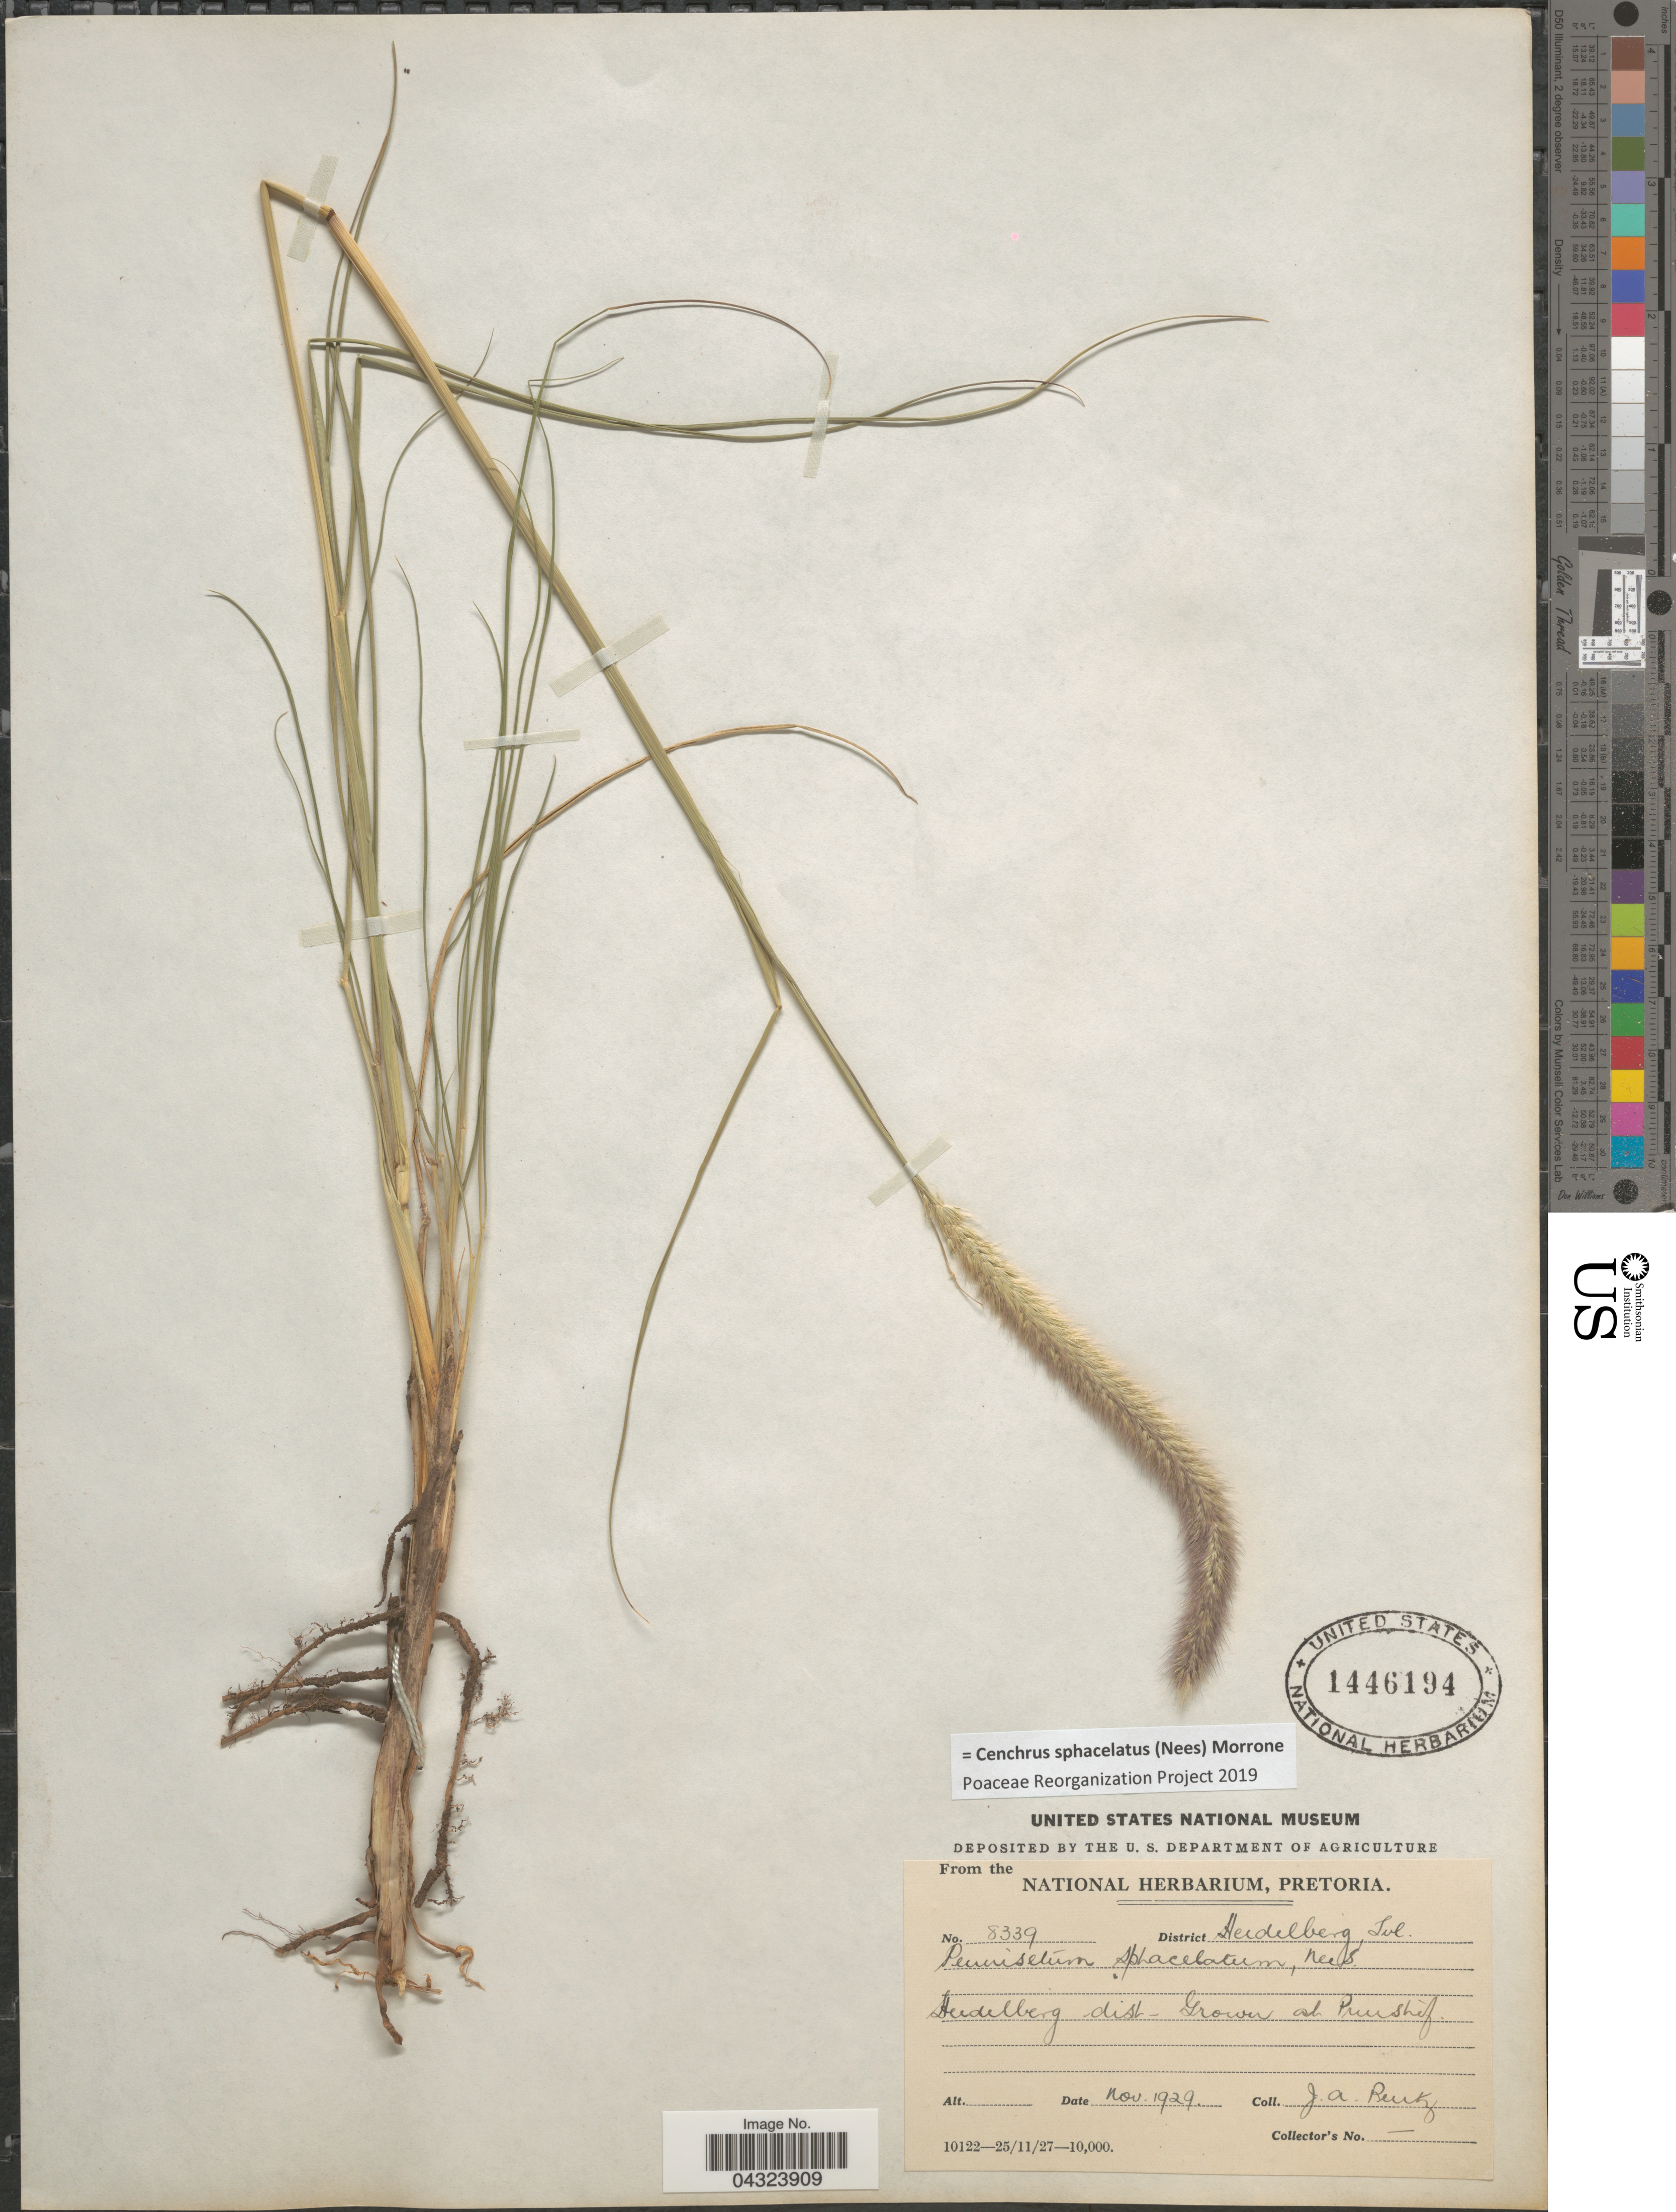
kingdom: Plantae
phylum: Tracheophyta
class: Liliopsida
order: Poales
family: Poaceae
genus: Cenchrus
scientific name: Cenchrus sphacelatus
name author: (Nees) Morrone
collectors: J. Pentz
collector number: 8339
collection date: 1929-11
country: South Africa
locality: District Heidelberg, Tvl. Heidelberg dist- at Prinshof.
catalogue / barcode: US 1446194